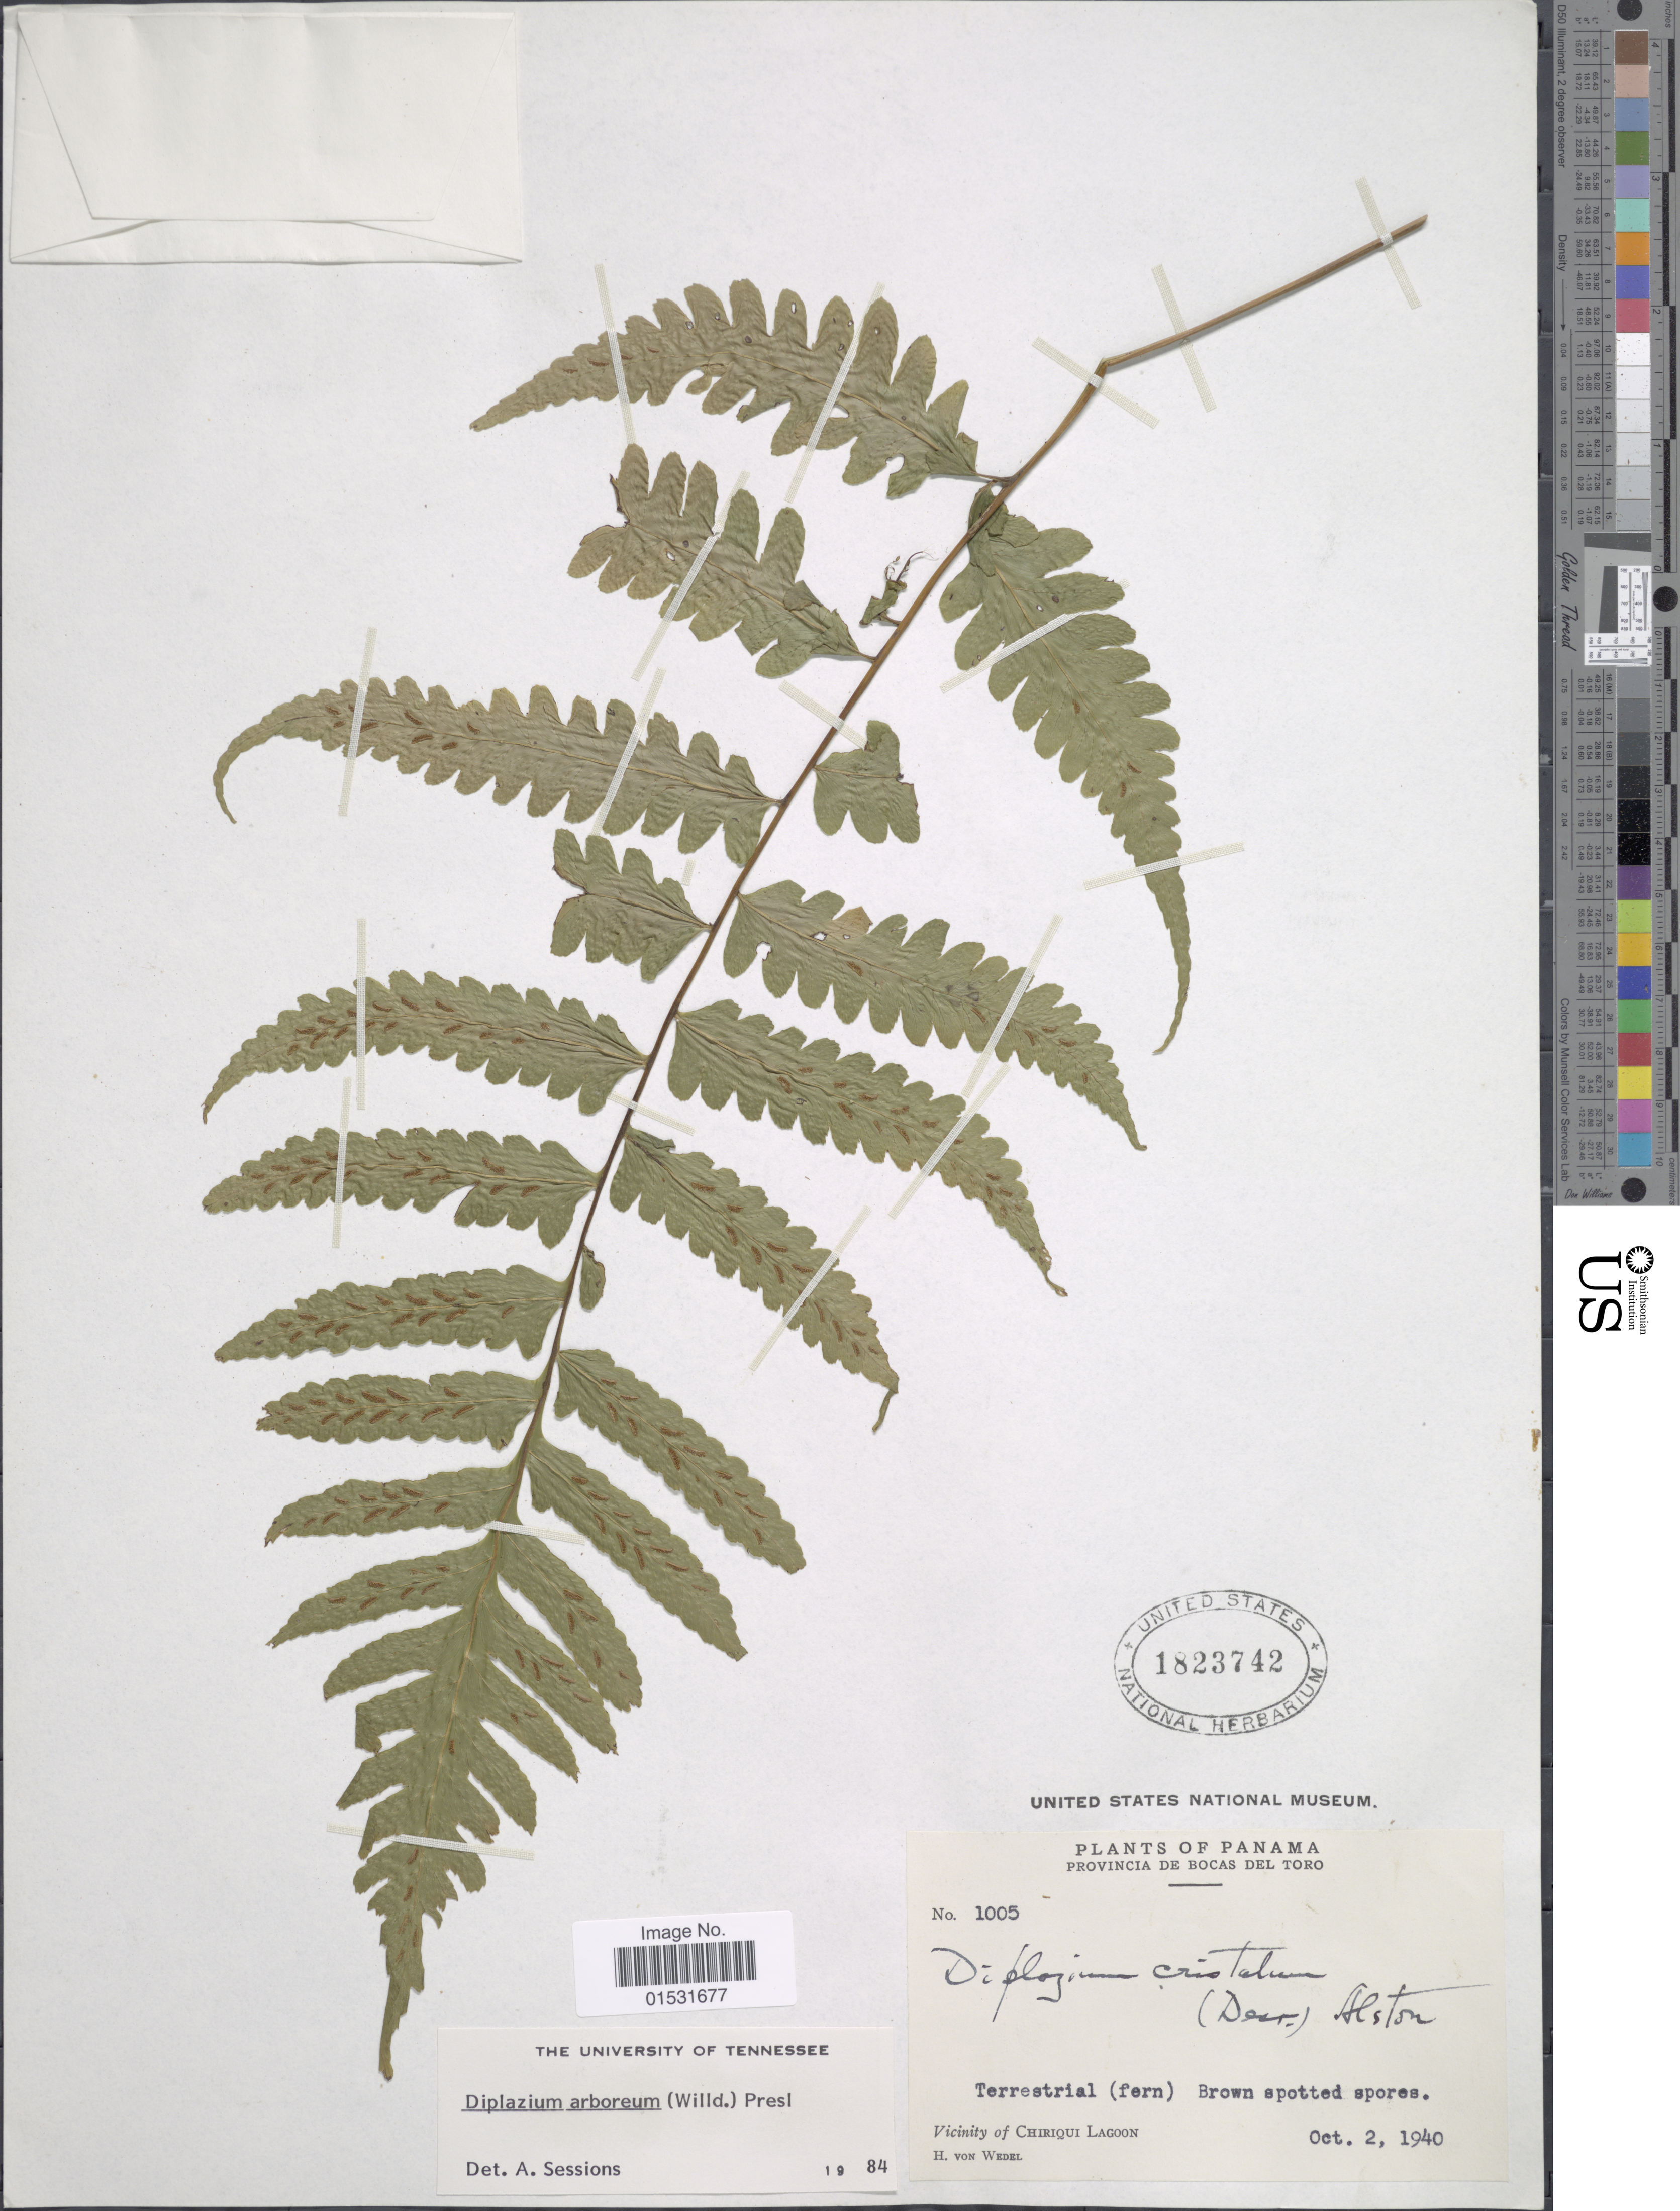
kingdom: Plantae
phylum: Tracheophyta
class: Polypodiopsida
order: Polypodiales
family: Athyriaceae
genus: Diplazium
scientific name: Diplazium cristatum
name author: (Desr.) Alston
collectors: H. von Wedel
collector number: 1005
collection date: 1940-10-02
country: Panama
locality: Provincia de Bocas del Toro. Vicinity of Chiriqui Lagoon.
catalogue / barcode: US 1823742